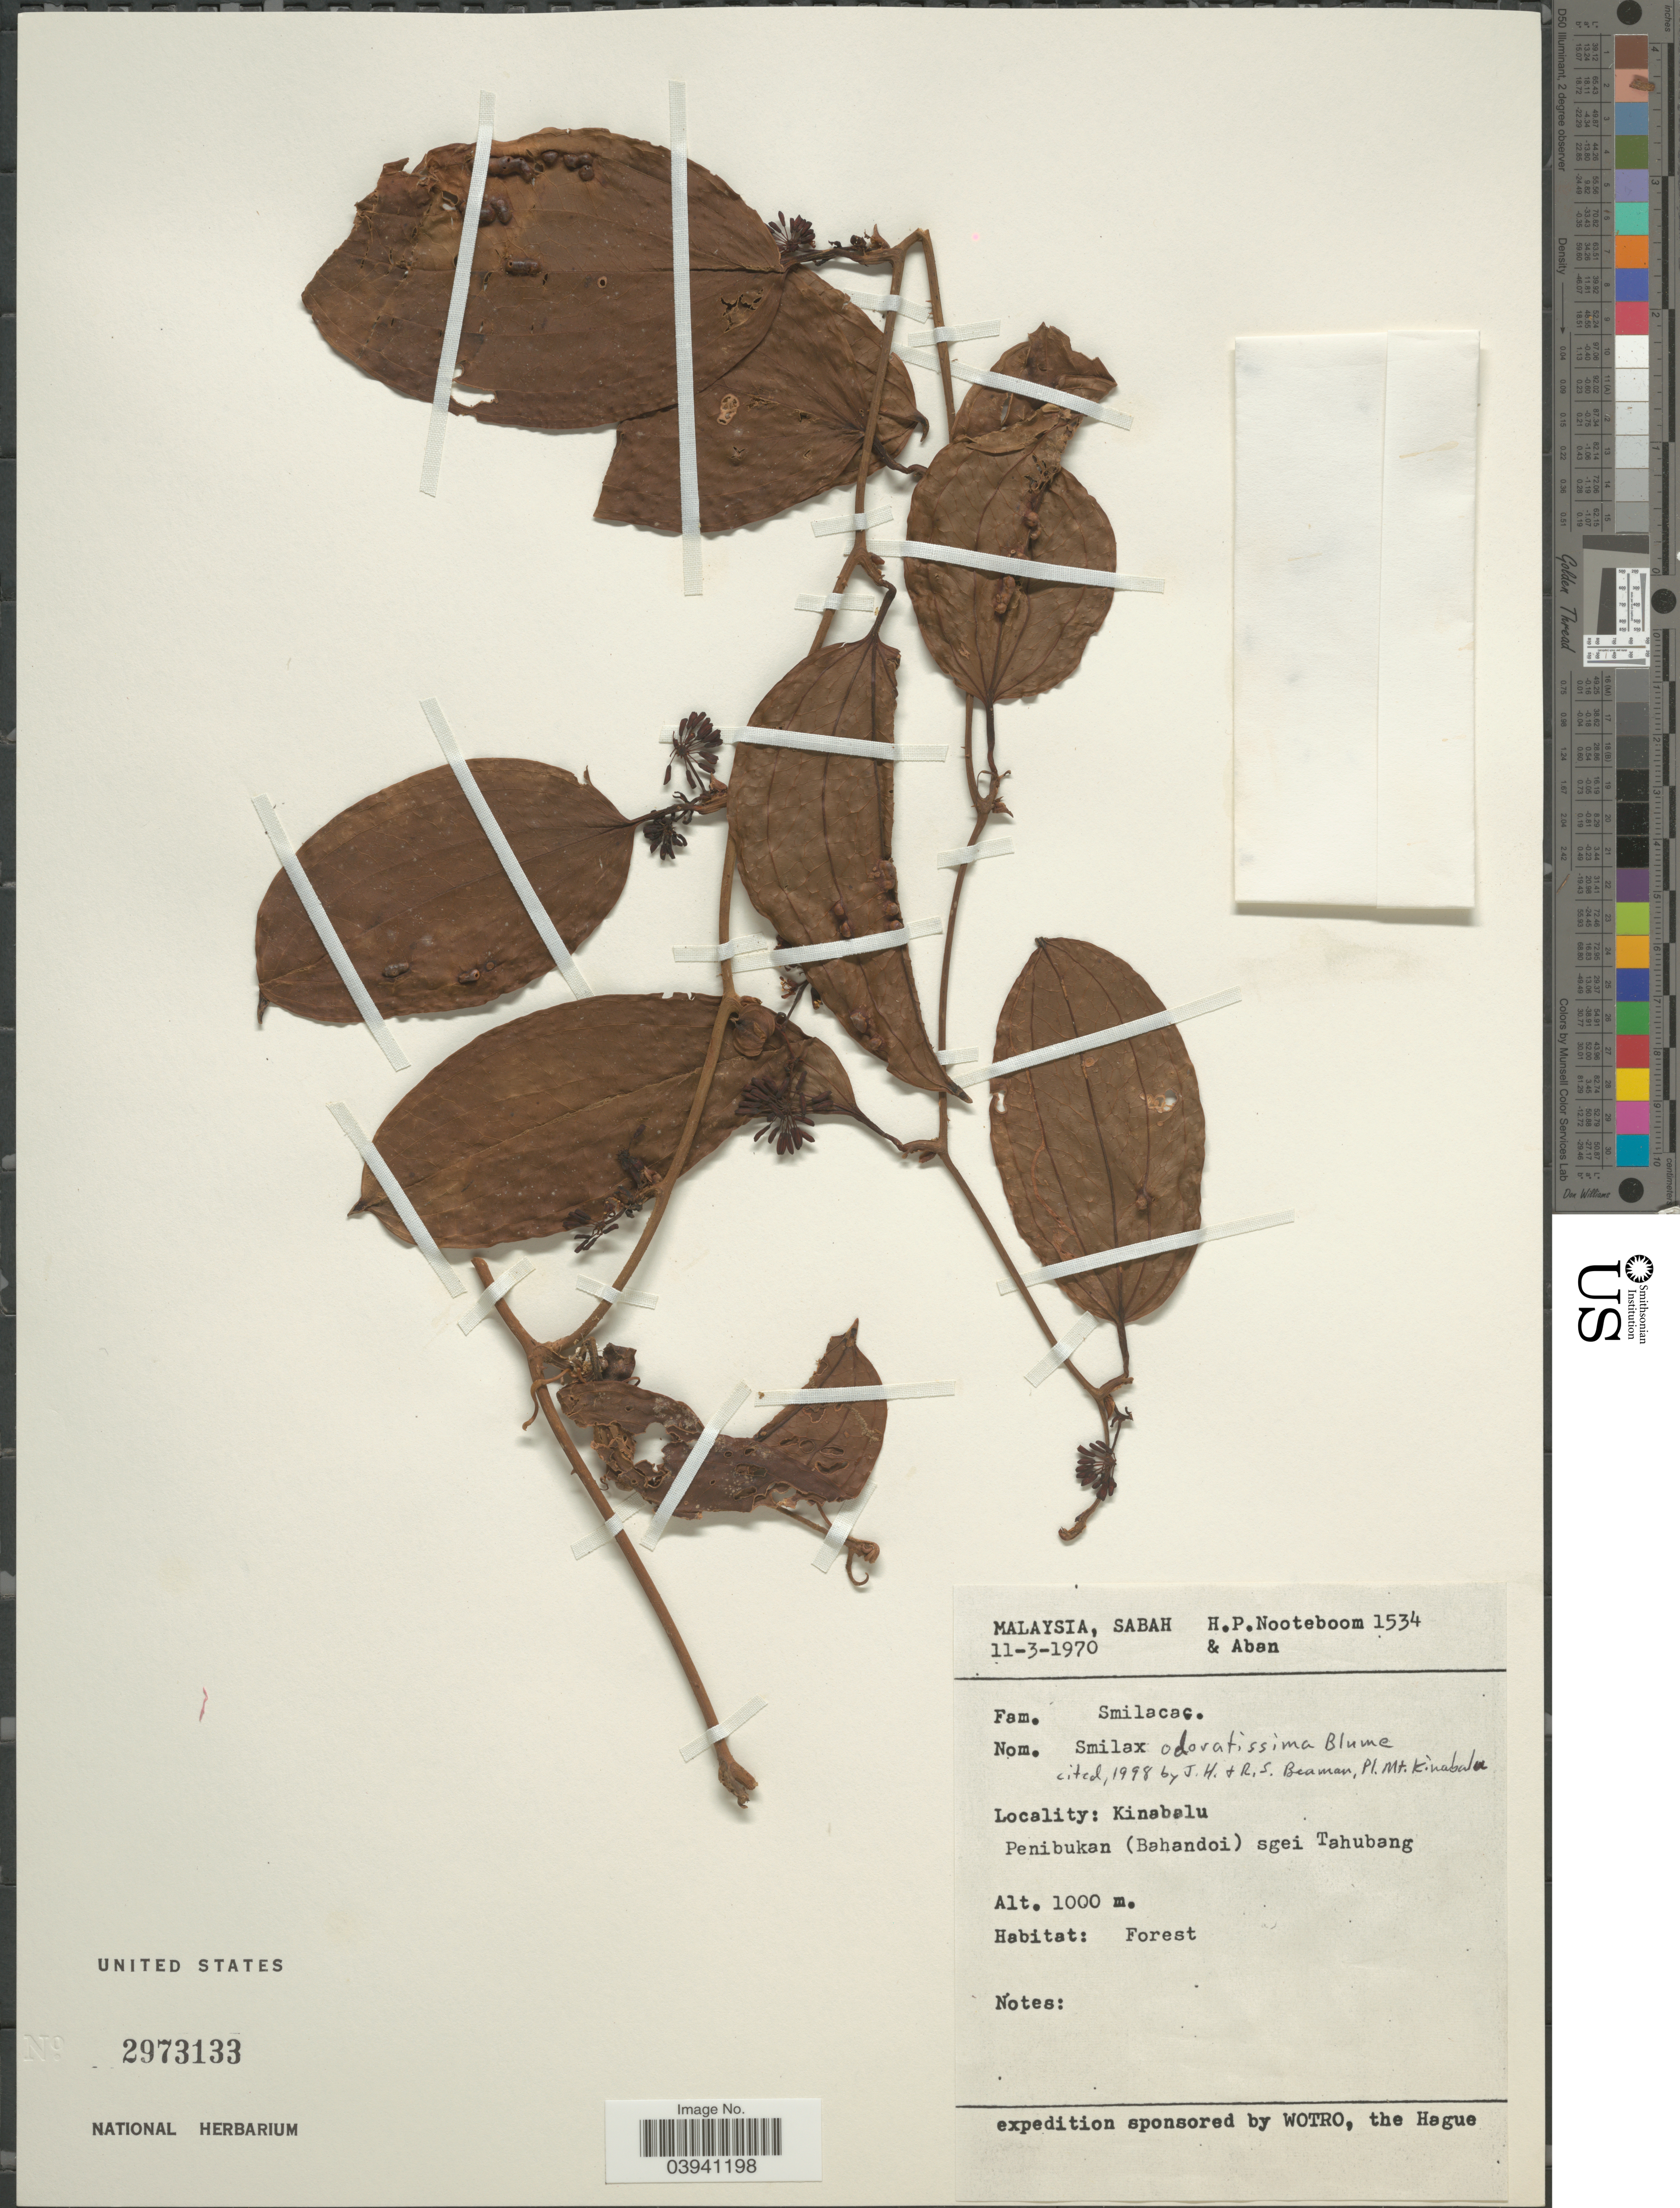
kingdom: Plantae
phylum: Tracheophyta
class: Liliopsida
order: Liliales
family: Smilacaceae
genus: Smilax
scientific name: Smilax odoratissima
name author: Blume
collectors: H. P. Nooteboom & -- Aban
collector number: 1534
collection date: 1970-03-11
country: Malaysia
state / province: Sabah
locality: Kinabalu. Penibukan (Bahandoi) sgei Tahubang.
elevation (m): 1000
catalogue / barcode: US 2973133